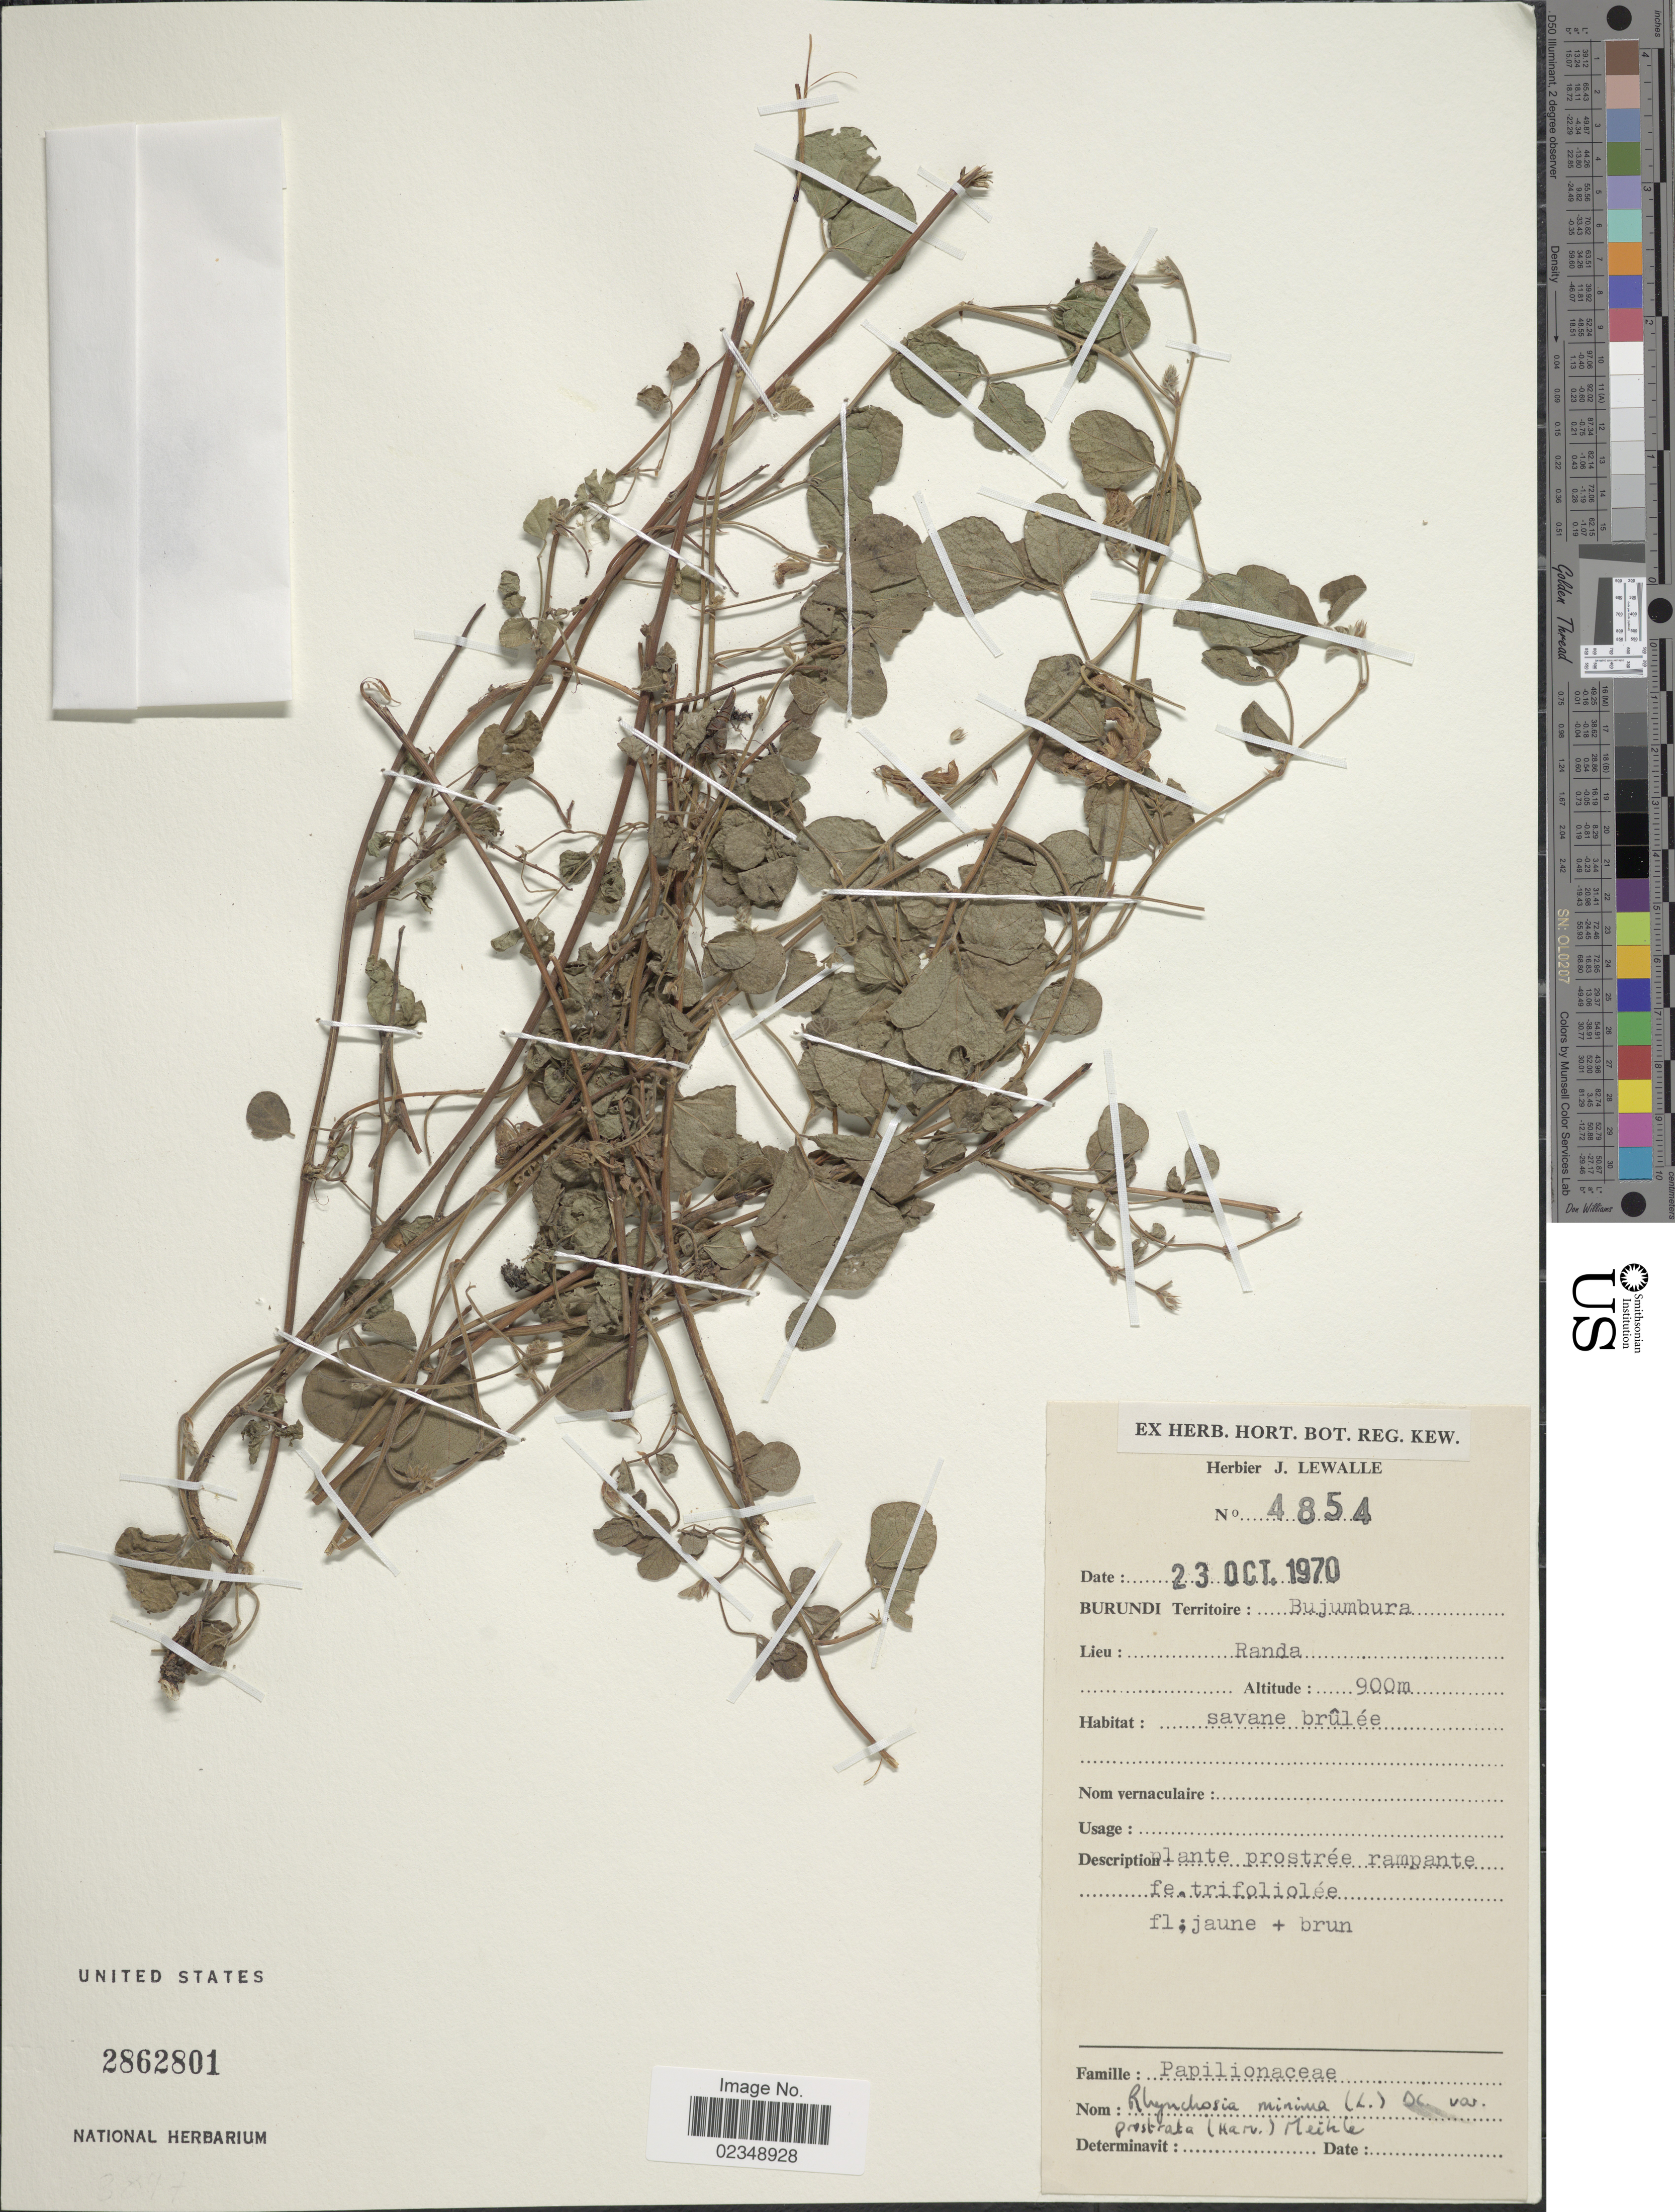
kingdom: Plantae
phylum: Tracheophyta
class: Magnoliopsida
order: Fabales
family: Fabaceae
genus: Rhynchosia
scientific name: Rhynchosia minima var. prostrata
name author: (L.) DC.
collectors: Ex herb. J. Lewalle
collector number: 4854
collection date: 1970-10-23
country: Burundi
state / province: Bujumura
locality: Bujumbura. Randa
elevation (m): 900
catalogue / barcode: US 2862801